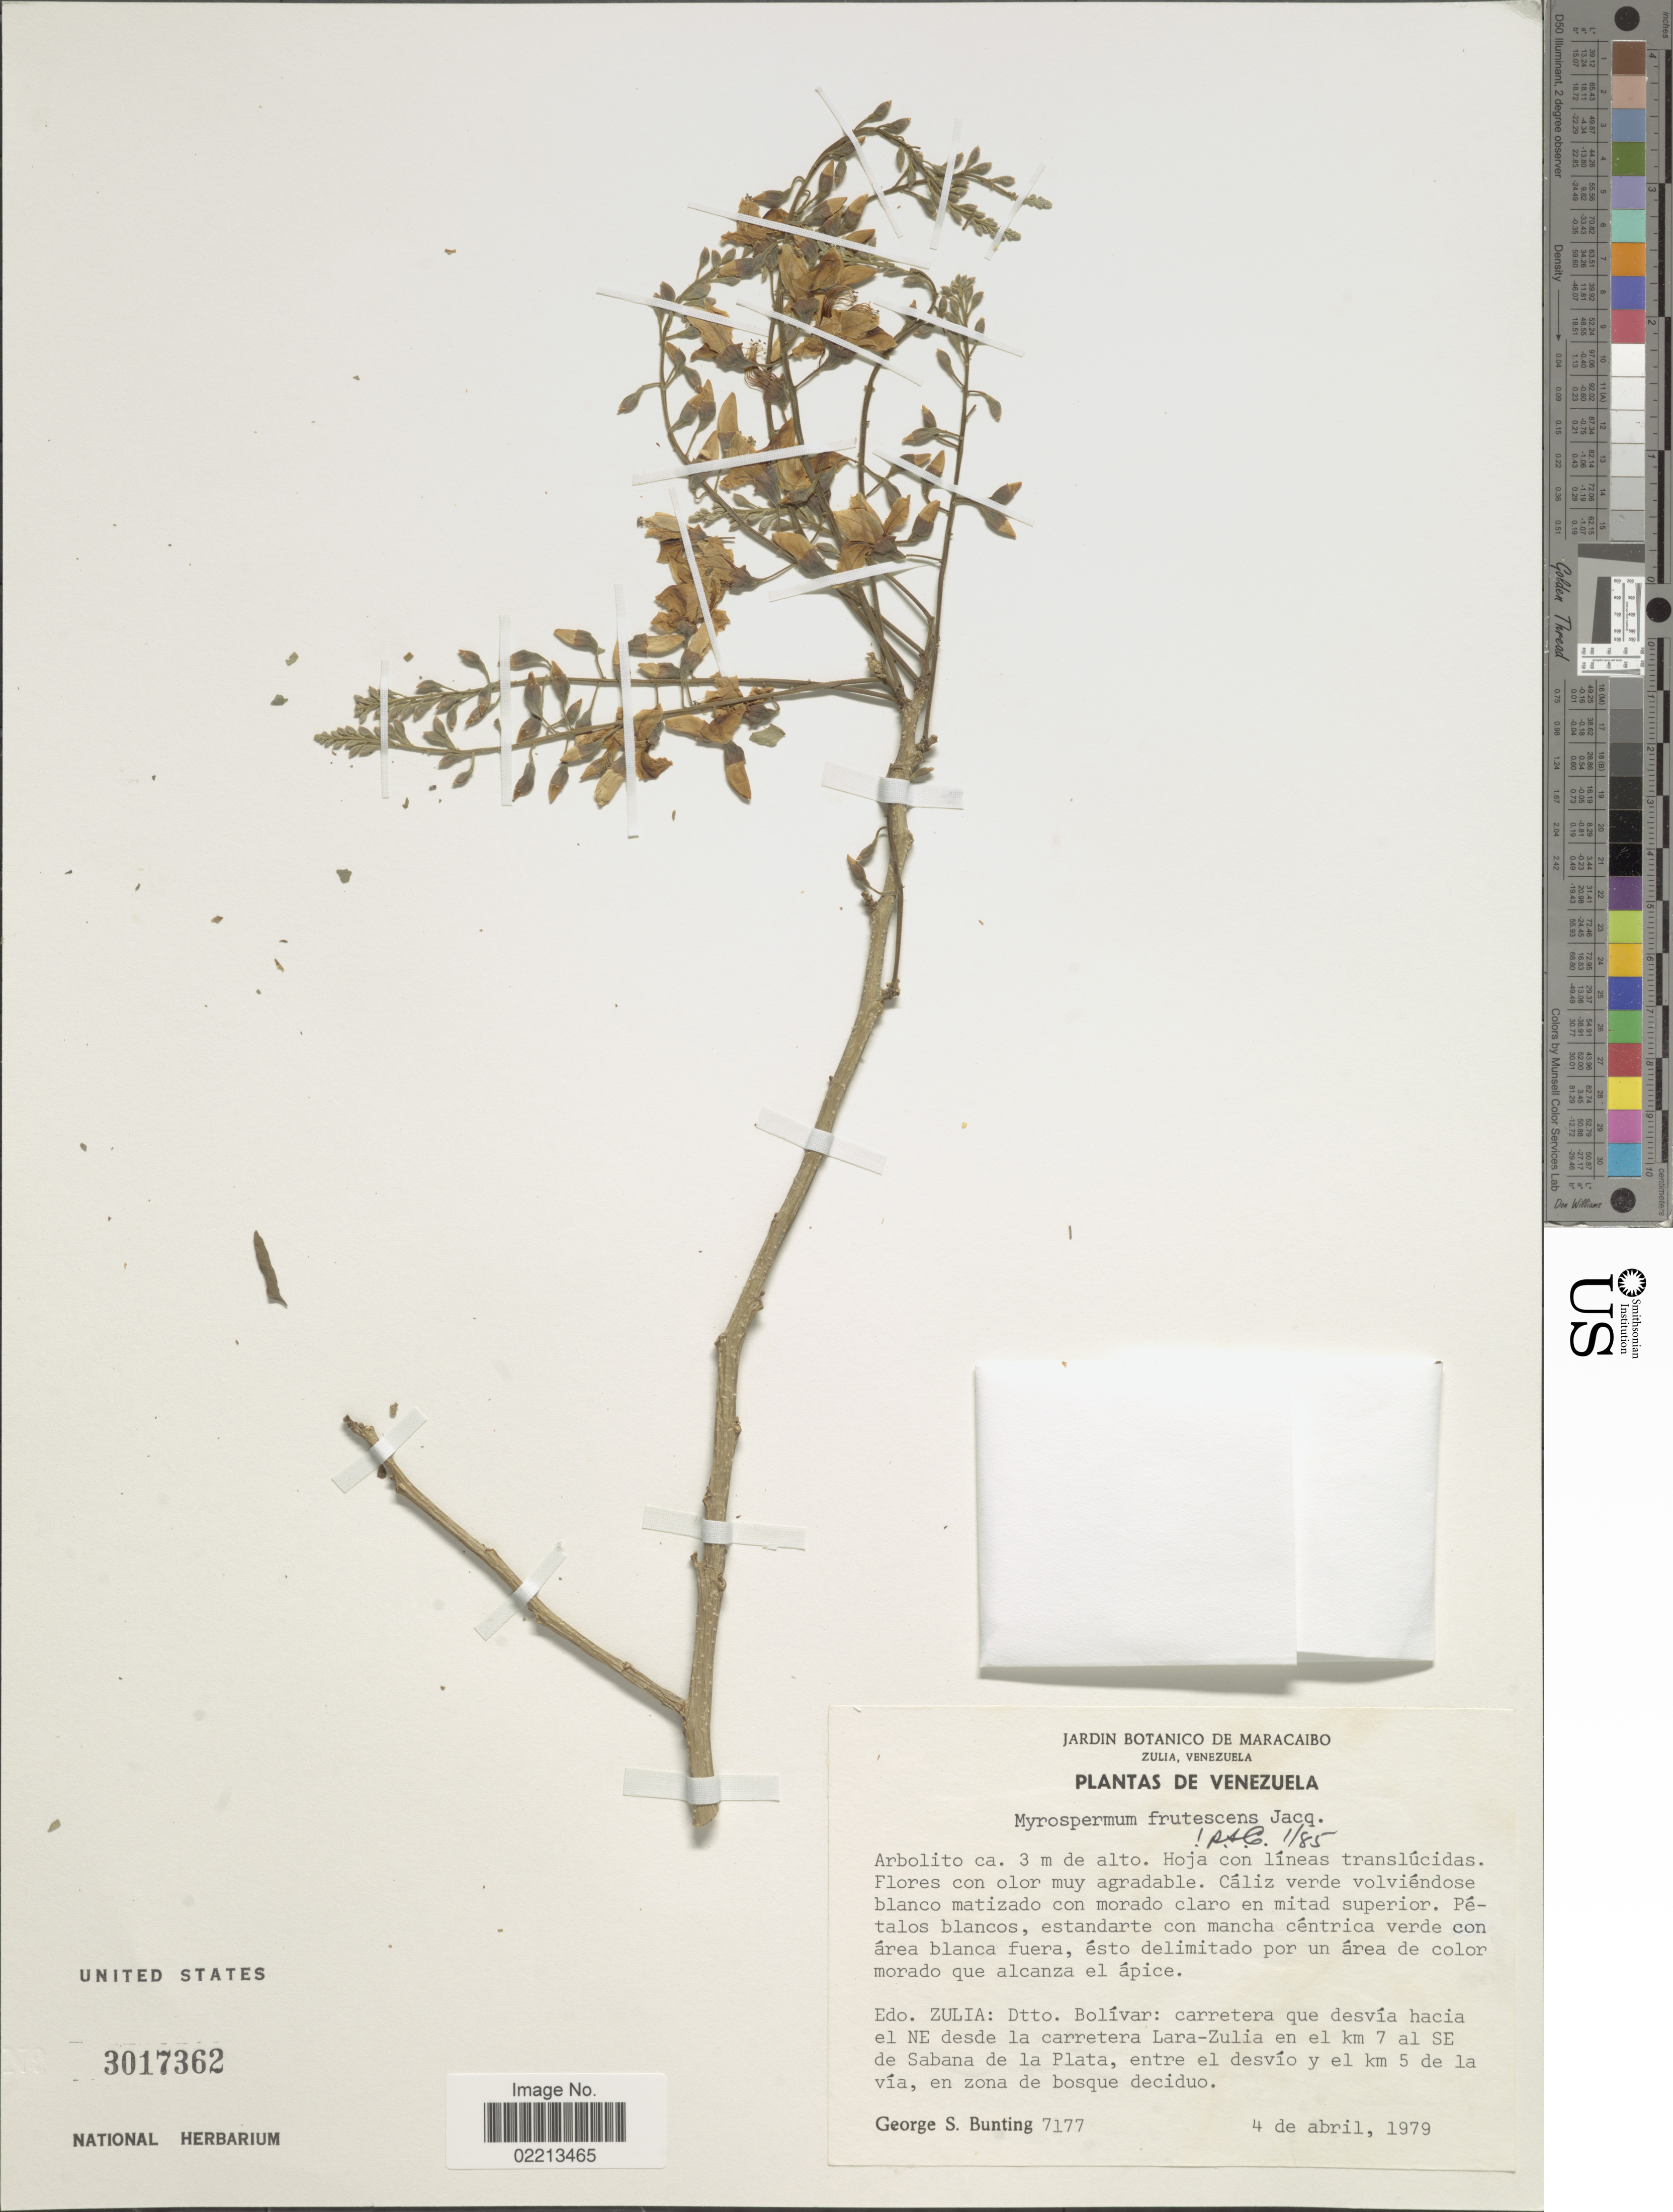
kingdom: Plantae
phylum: Tracheophyta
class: Magnoliopsida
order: Fabales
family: Fabaceae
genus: Myrospermum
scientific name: Myrospermum frutescens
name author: Jacq.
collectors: G. S. Bunting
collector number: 7177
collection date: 1979-04-04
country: Venezuela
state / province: Zulia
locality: Dtto. Bolivar: Carretera que desvia hacia el NE desde la carretera Lara-Zulia en el km 7 al SE de Sabana de la Plata, entre el desvio y el km 5 de la via, en zona de bosque deciduo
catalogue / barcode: US 3017362